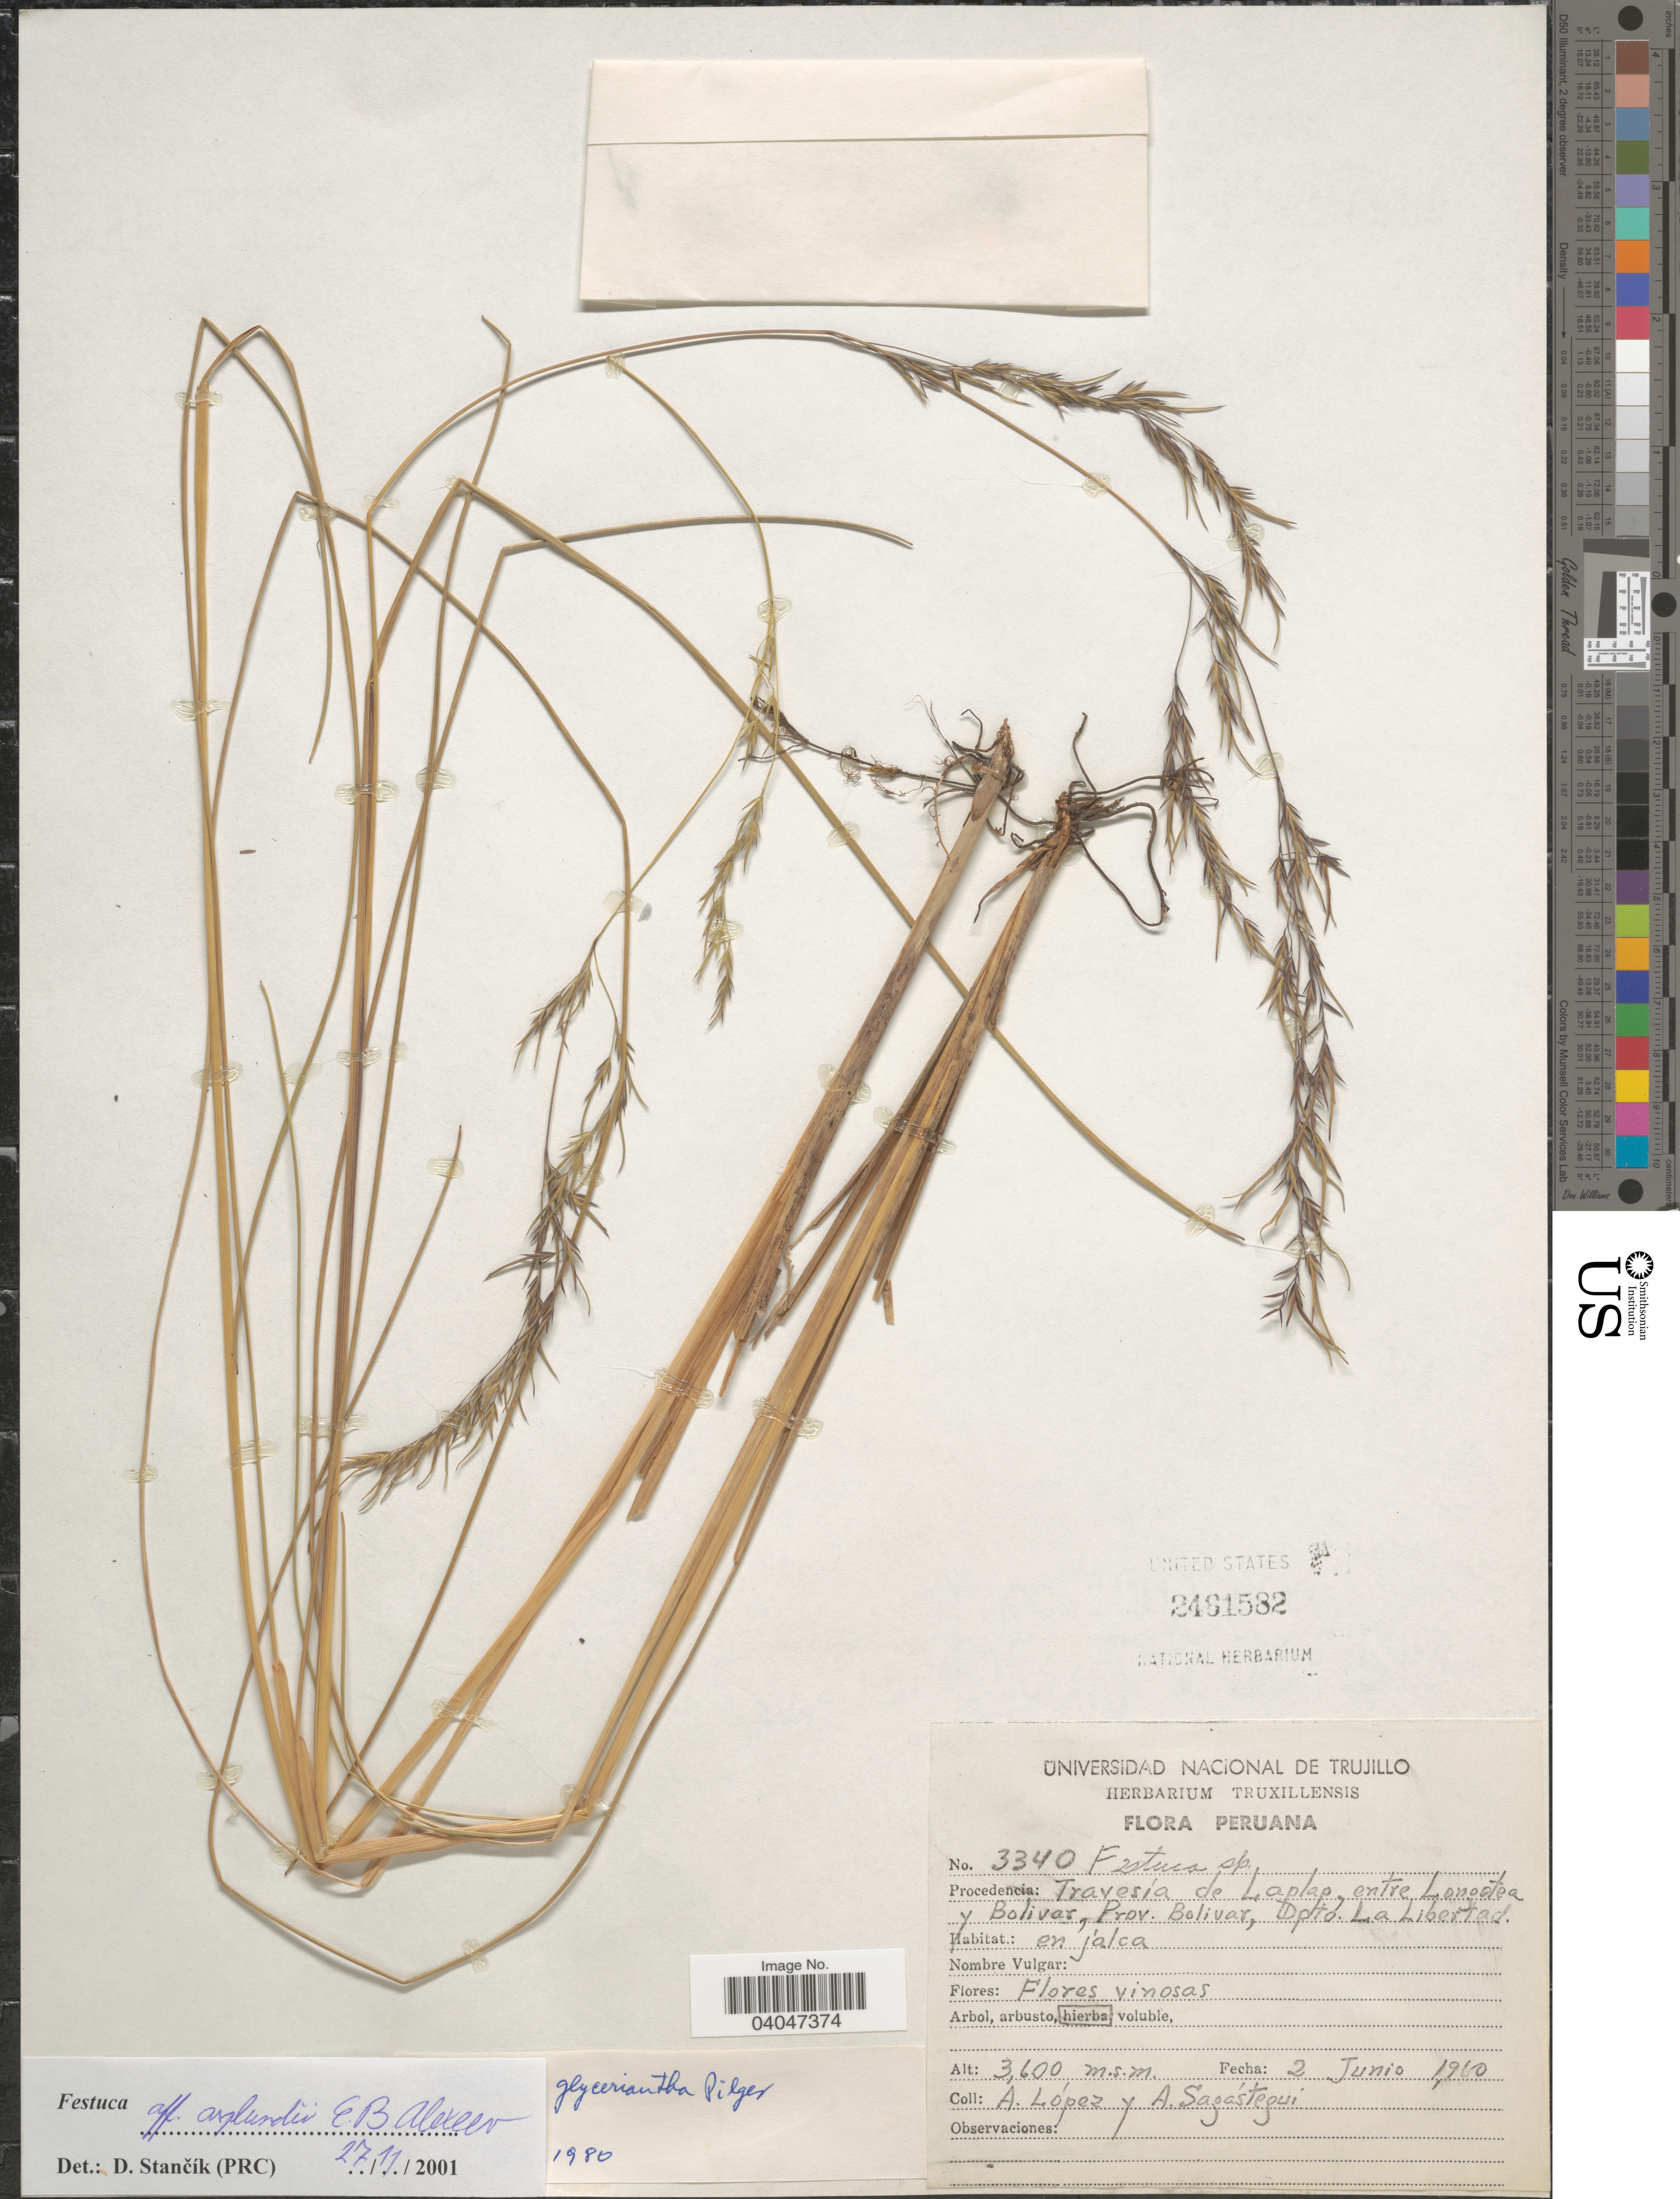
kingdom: Plantae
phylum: Tracheophyta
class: Liliopsida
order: Poales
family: Poaceae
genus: Festuca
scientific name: Festuca asplundii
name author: E.B. Alexeev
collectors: A. López & A. Sagastegui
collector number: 3340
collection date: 1960-06-02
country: Peru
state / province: La Libertad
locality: Travesía de Laplap, entre Lanootea y Bolivar, Prov. Bolivar, Dpto. La Libertad.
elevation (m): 3600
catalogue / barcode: US 2461582